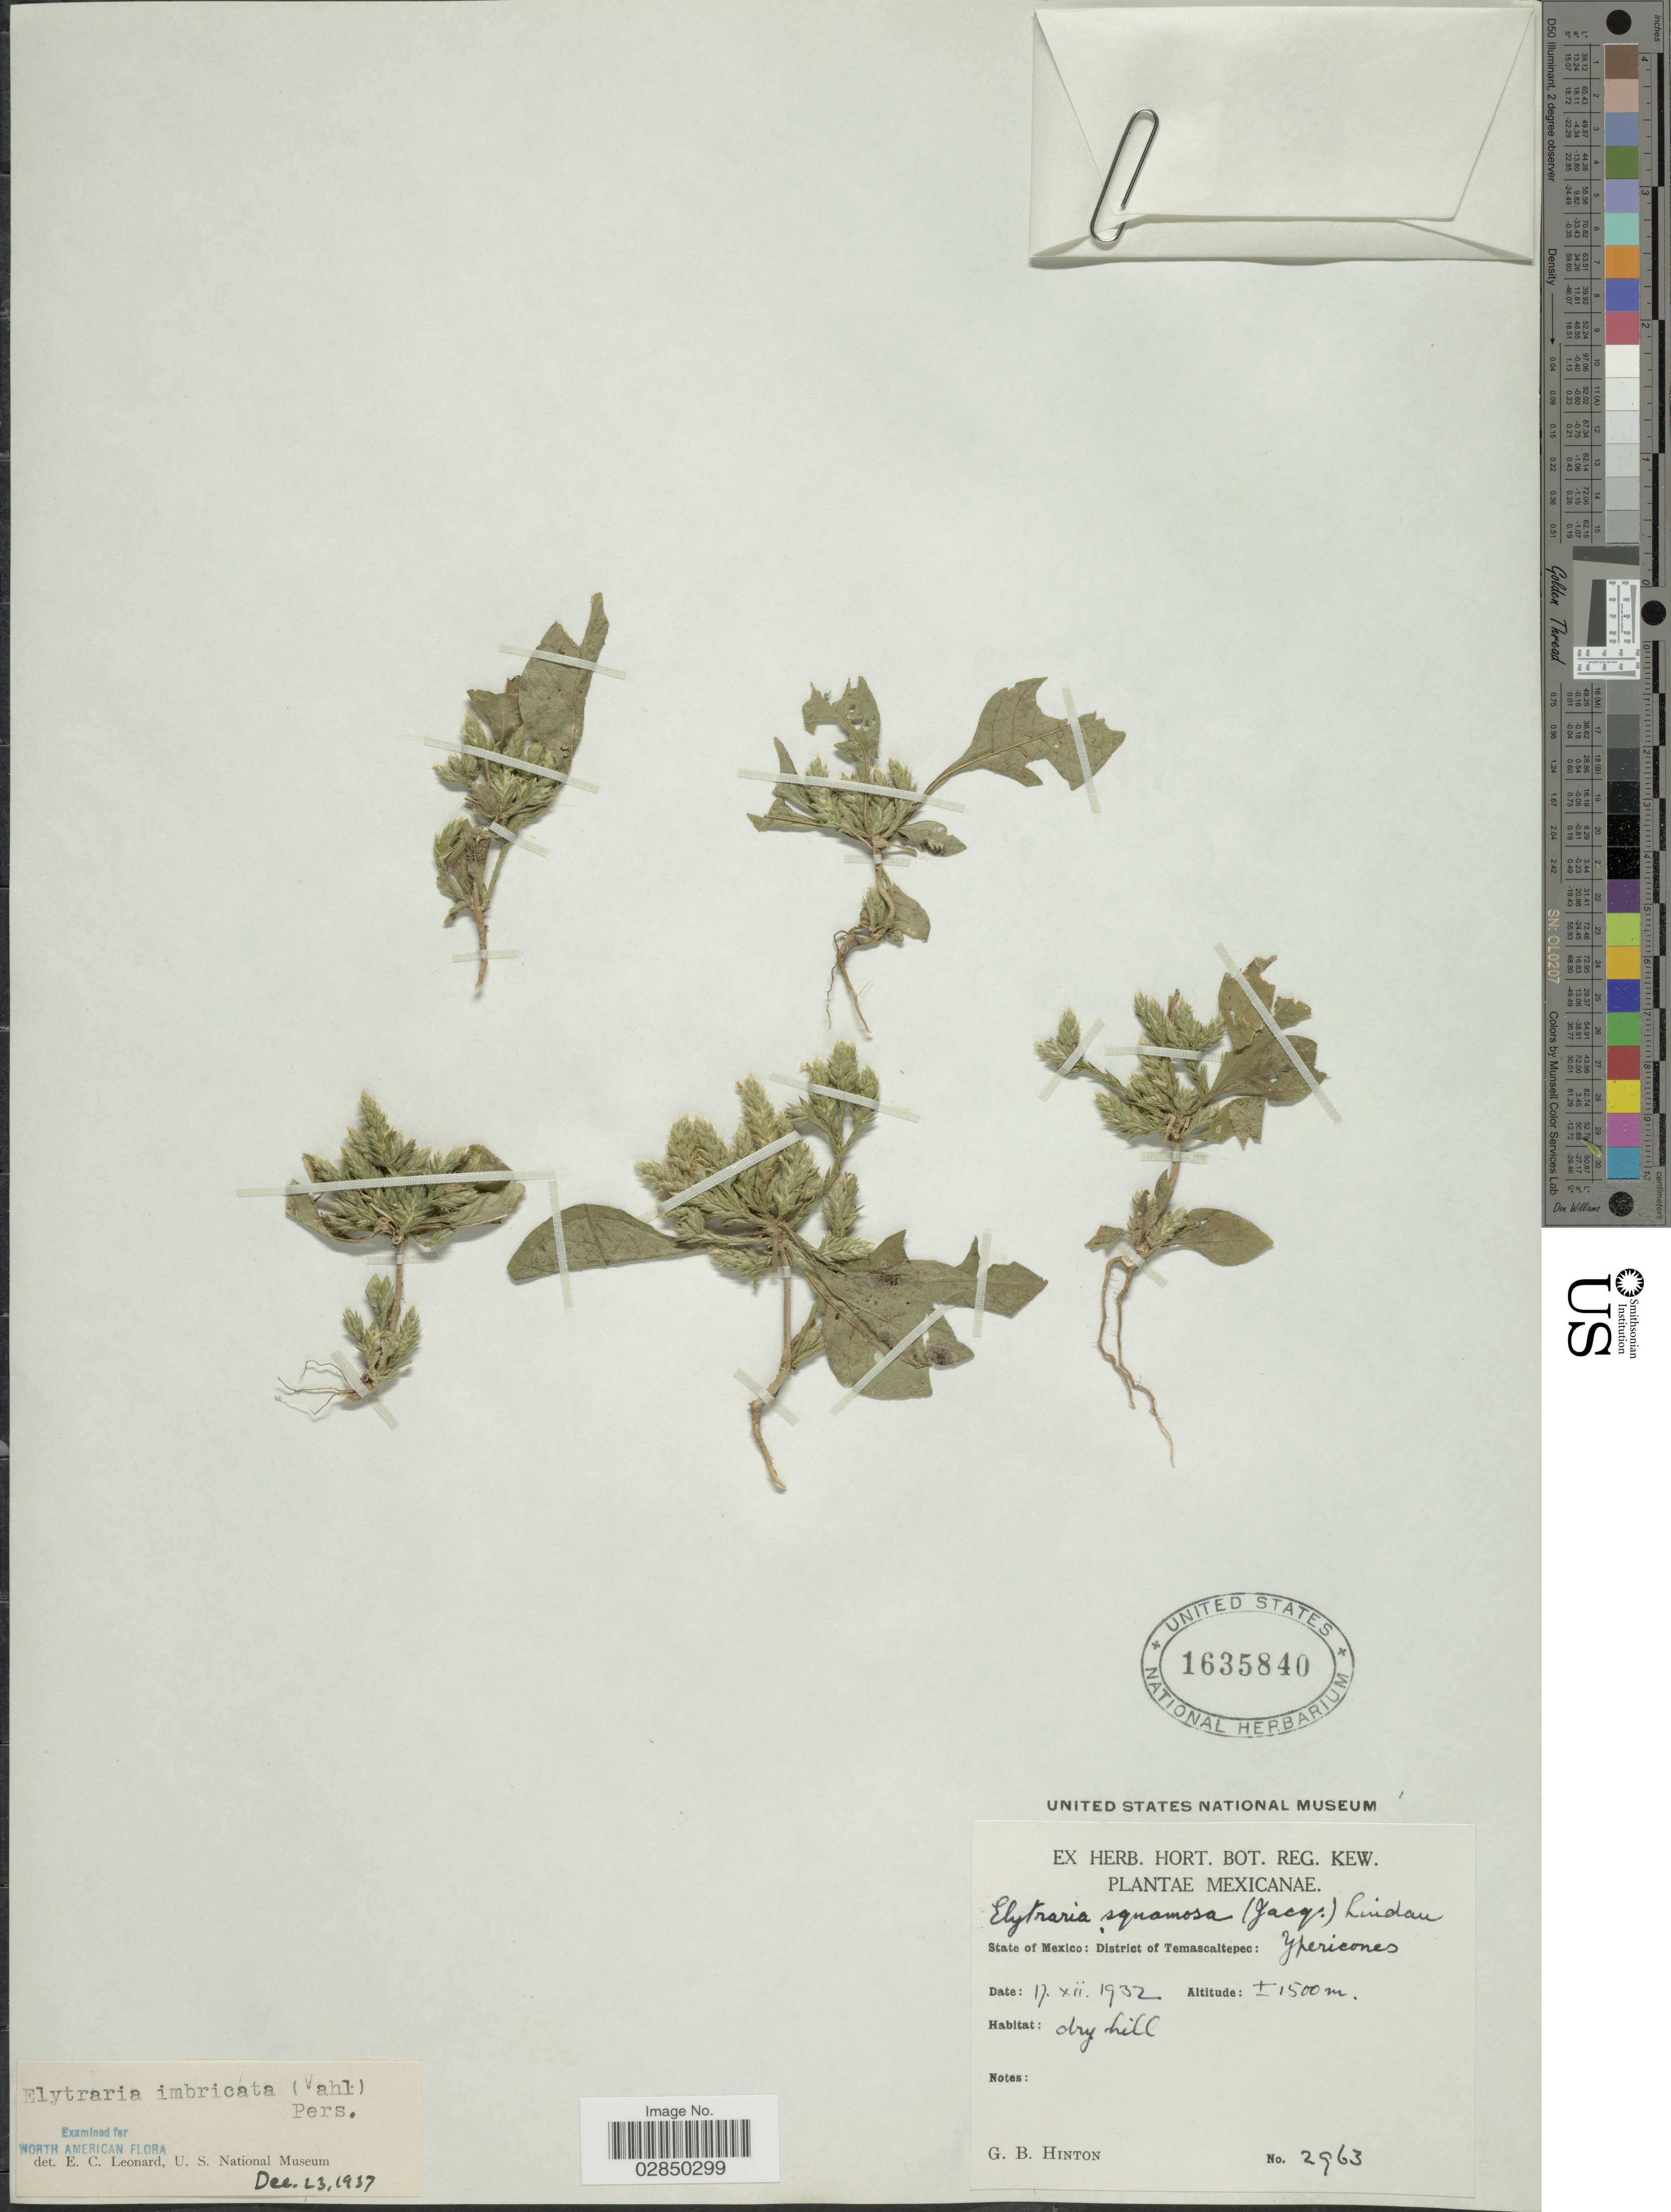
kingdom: Plantae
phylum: Tracheophyta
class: Magnoliopsida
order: Lamiales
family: Acanthaceae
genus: Elytraria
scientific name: Elytraria imbricata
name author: (Vahl) Pers.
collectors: G. B. Hinton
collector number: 2963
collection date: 1932-12-17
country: Mexico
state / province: México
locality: District of Temascaltepec: Ypericones.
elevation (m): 1500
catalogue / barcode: US 1635840